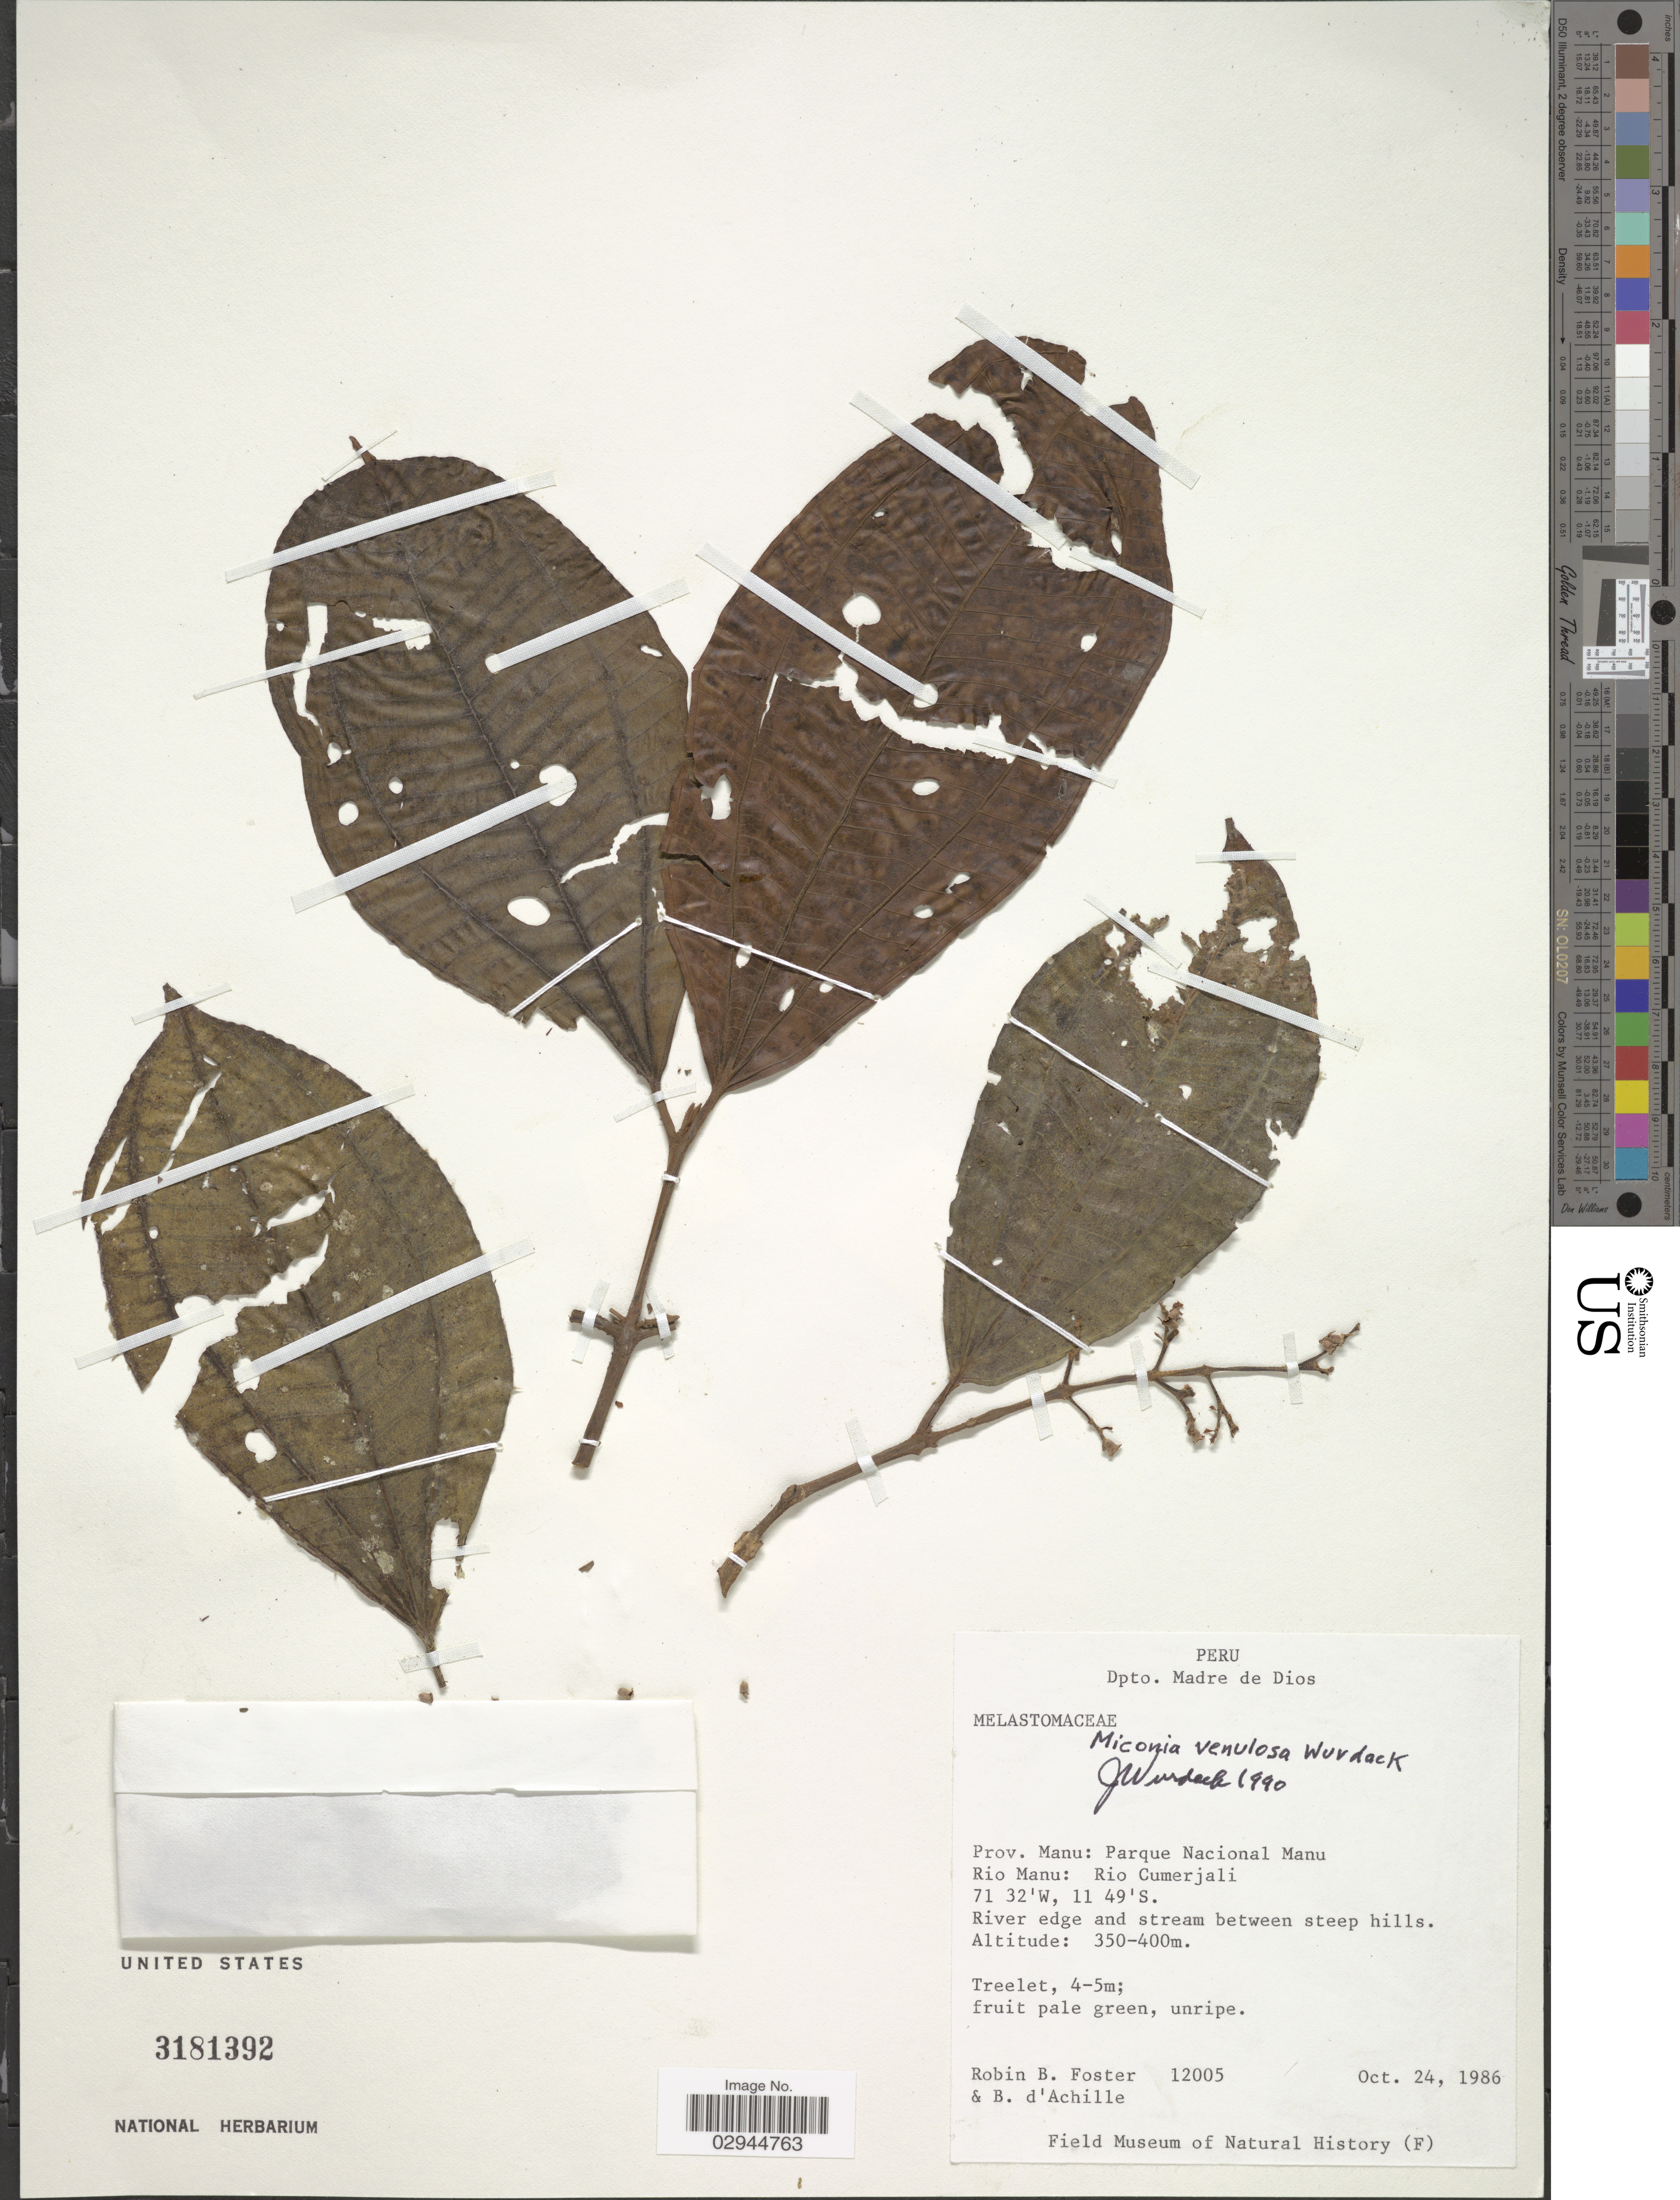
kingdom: Plantae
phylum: Tracheophyta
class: Magnoliopsida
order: Myrtales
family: Melastomataceae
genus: Miconia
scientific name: Miconia venulosa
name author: Wurdack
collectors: R. B. Foster & B. d'Achille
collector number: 12005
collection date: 1986-10-24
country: Peru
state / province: Madre de Dios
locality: Prov. Manu: Parque Nacional Manu Rio Manu: Rio Cumerjali.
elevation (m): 350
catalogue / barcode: US 3181392